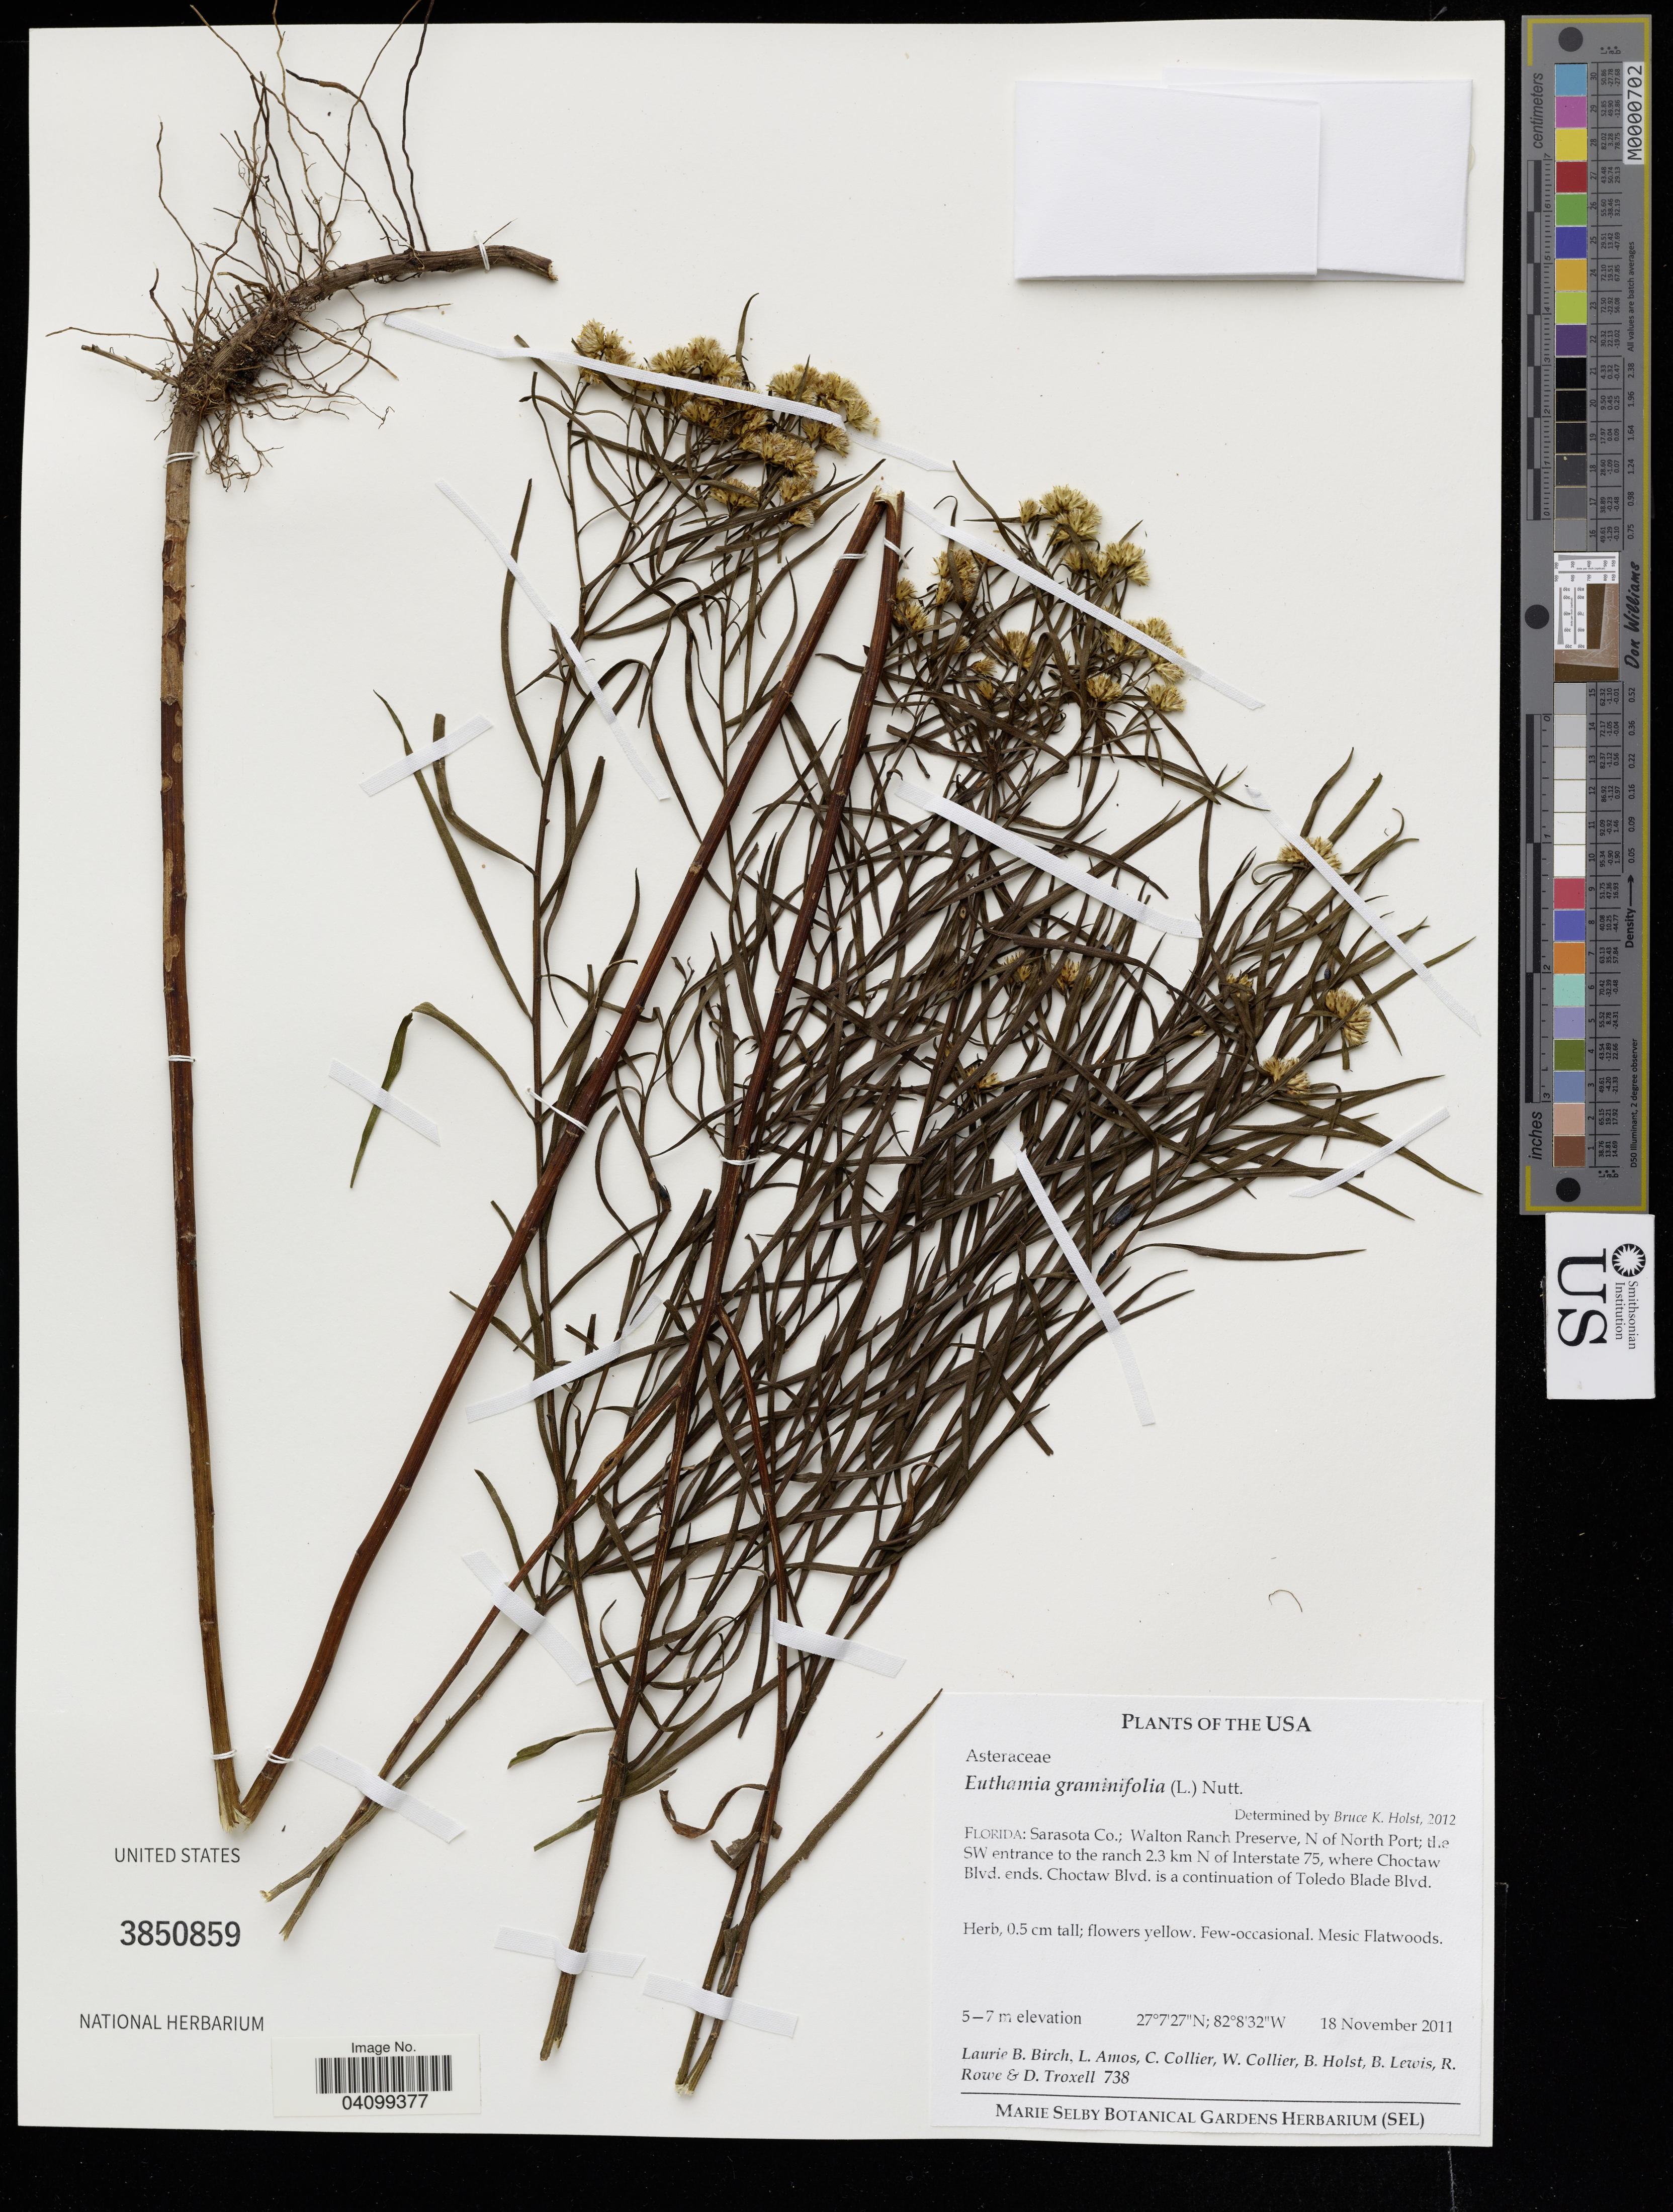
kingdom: Plantae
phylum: Tracheophyta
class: Magnoliopsida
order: Asterales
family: Asteraceae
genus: Euthamia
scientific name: Euthamia graminifolia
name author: (L.) Nutt.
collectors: L. Birch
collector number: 738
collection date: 2011-11-18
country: United States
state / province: Florida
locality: Sarasota Co.; Walton Ranch Preserve, N of North Port; tl.e SW entrance to the ranch 2.3 km N of Interstate 75, where Choctaw Blvd. ends. Choctaw Blvd. is a continuation of Toledo Blade Blvd.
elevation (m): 5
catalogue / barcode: US 3850859